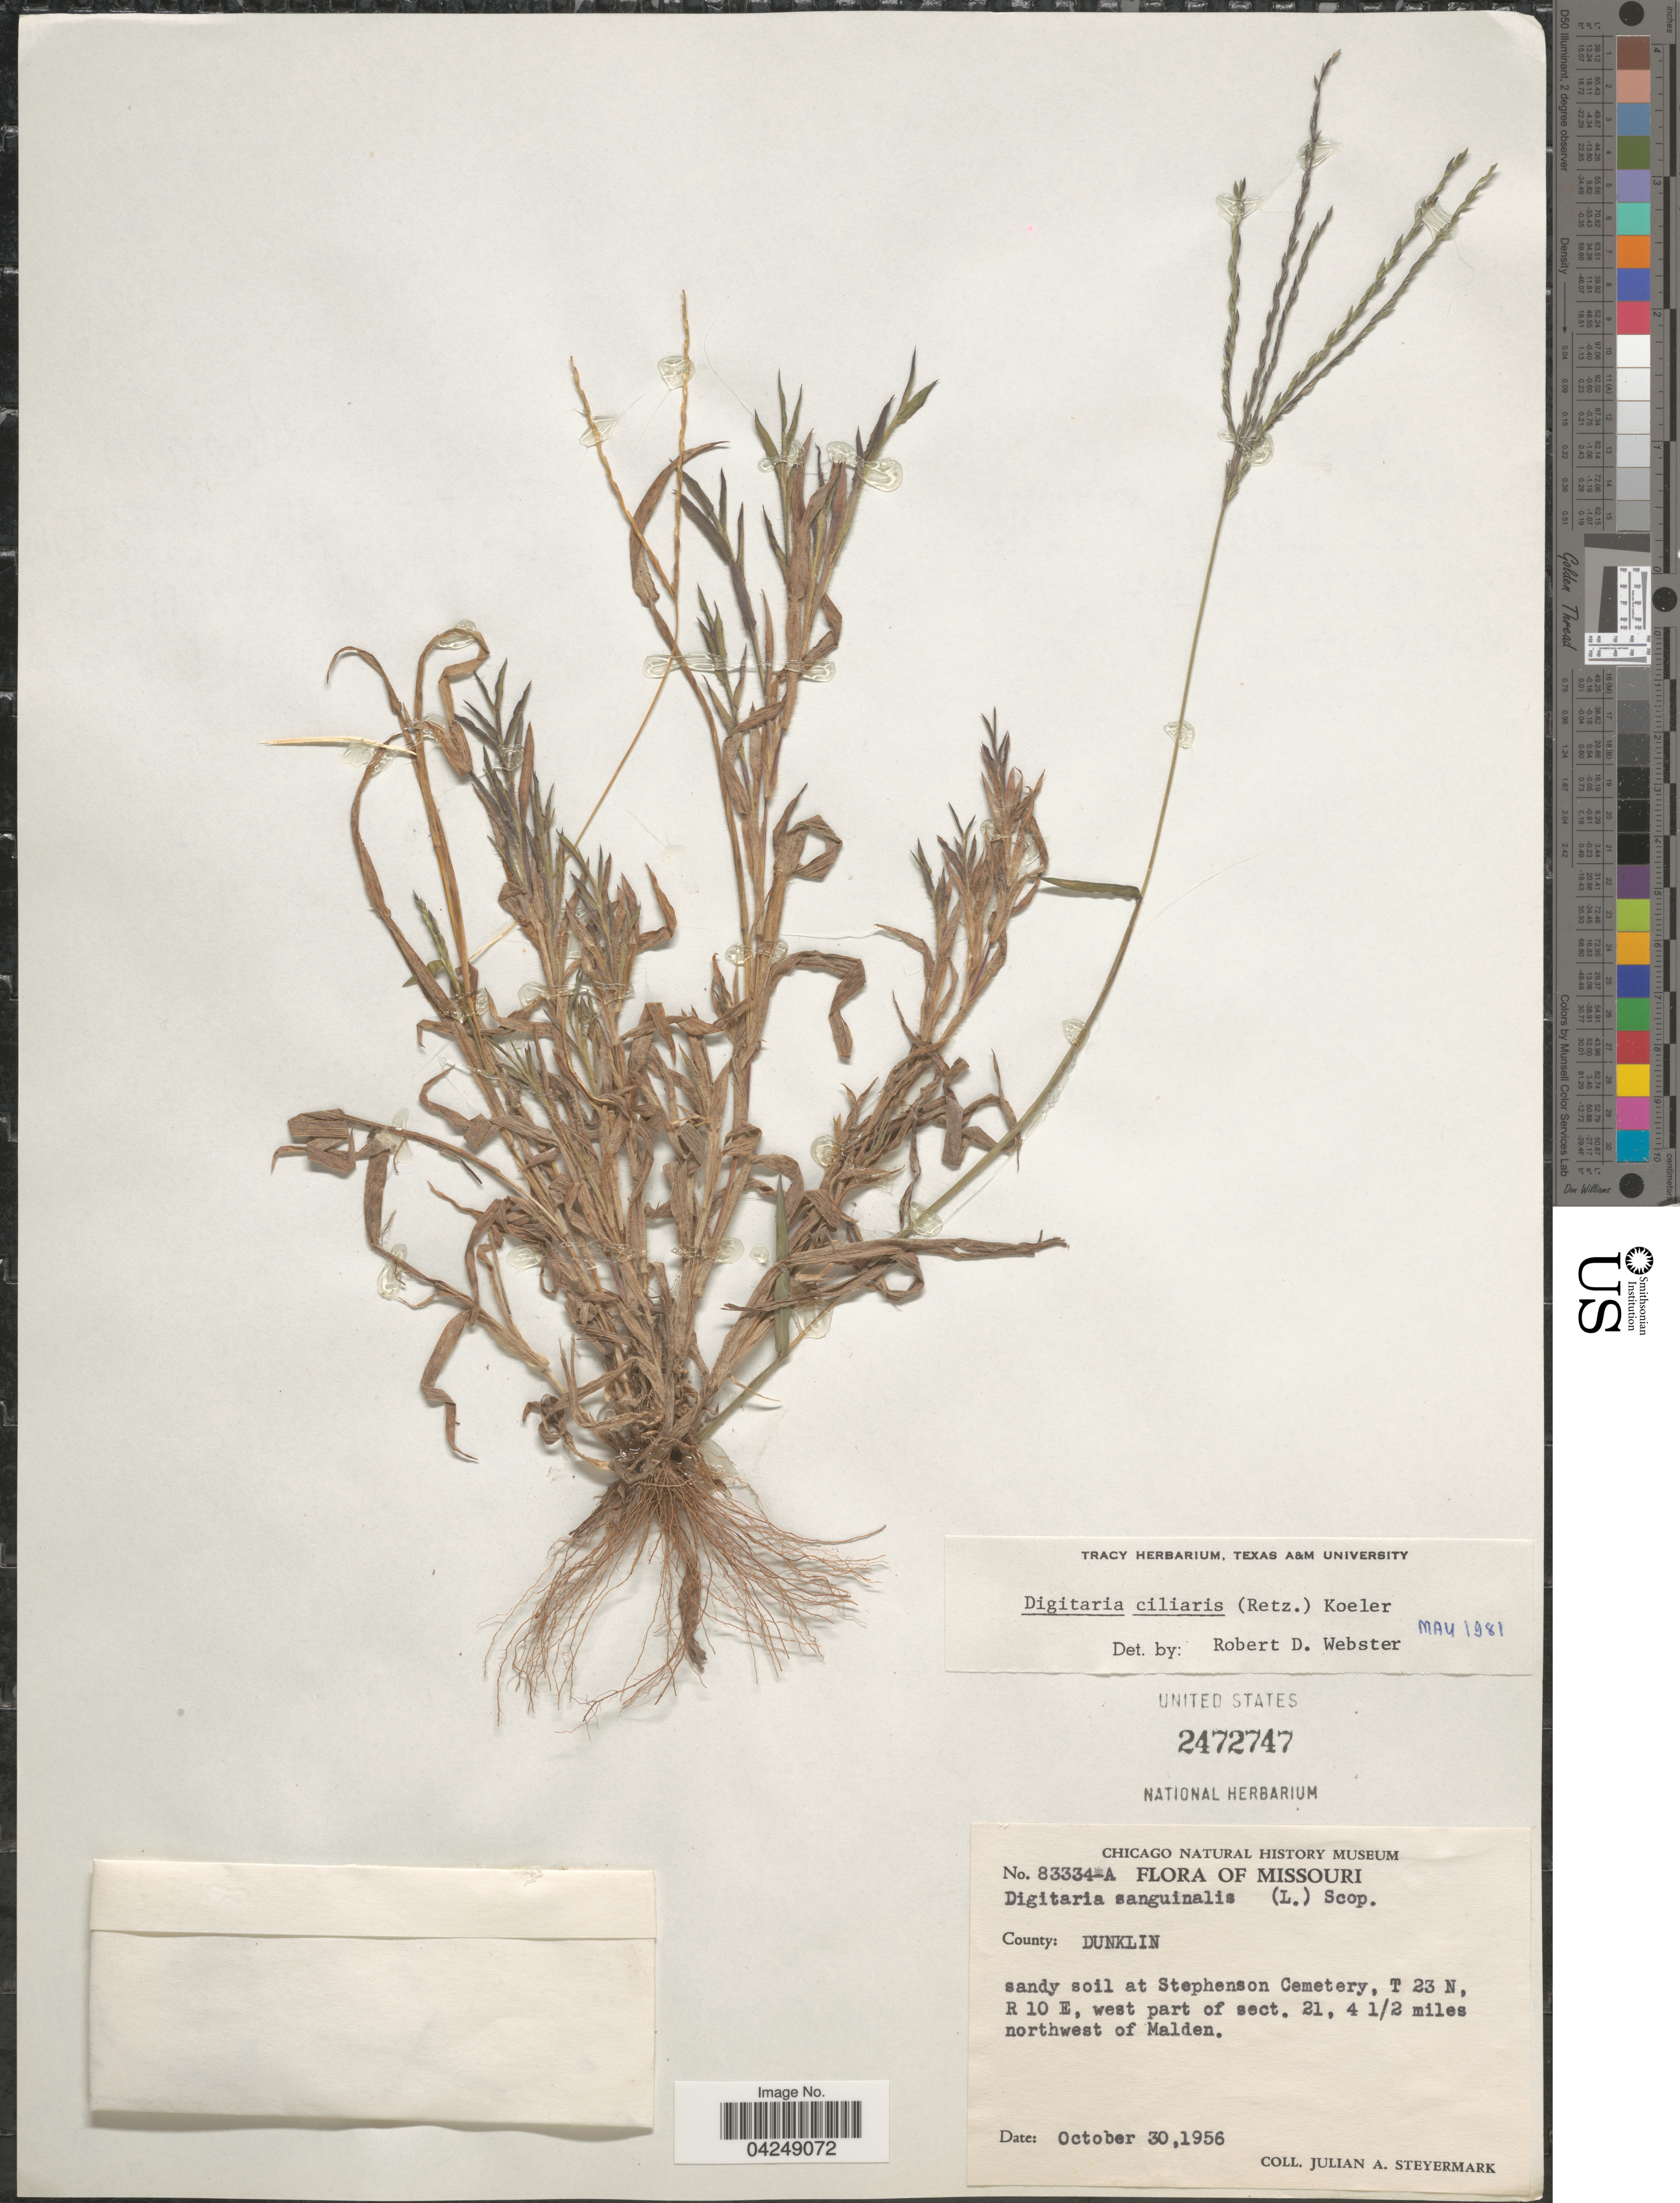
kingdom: Plantae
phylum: Tracheophyta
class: Liliopsida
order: Poales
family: Poaceae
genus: Digitaria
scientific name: Digitaria ciliaris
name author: (Retz.) Koeler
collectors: J. Steyermark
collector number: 83334-A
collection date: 1956-10-30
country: United States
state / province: Missouri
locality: County: Dunklin. Sandy soil at Stephenson Cemetery, T 23 N, R 10 E, west part of sect. 21, 4 ½ miles northwest of Malden.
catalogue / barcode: US 2472747